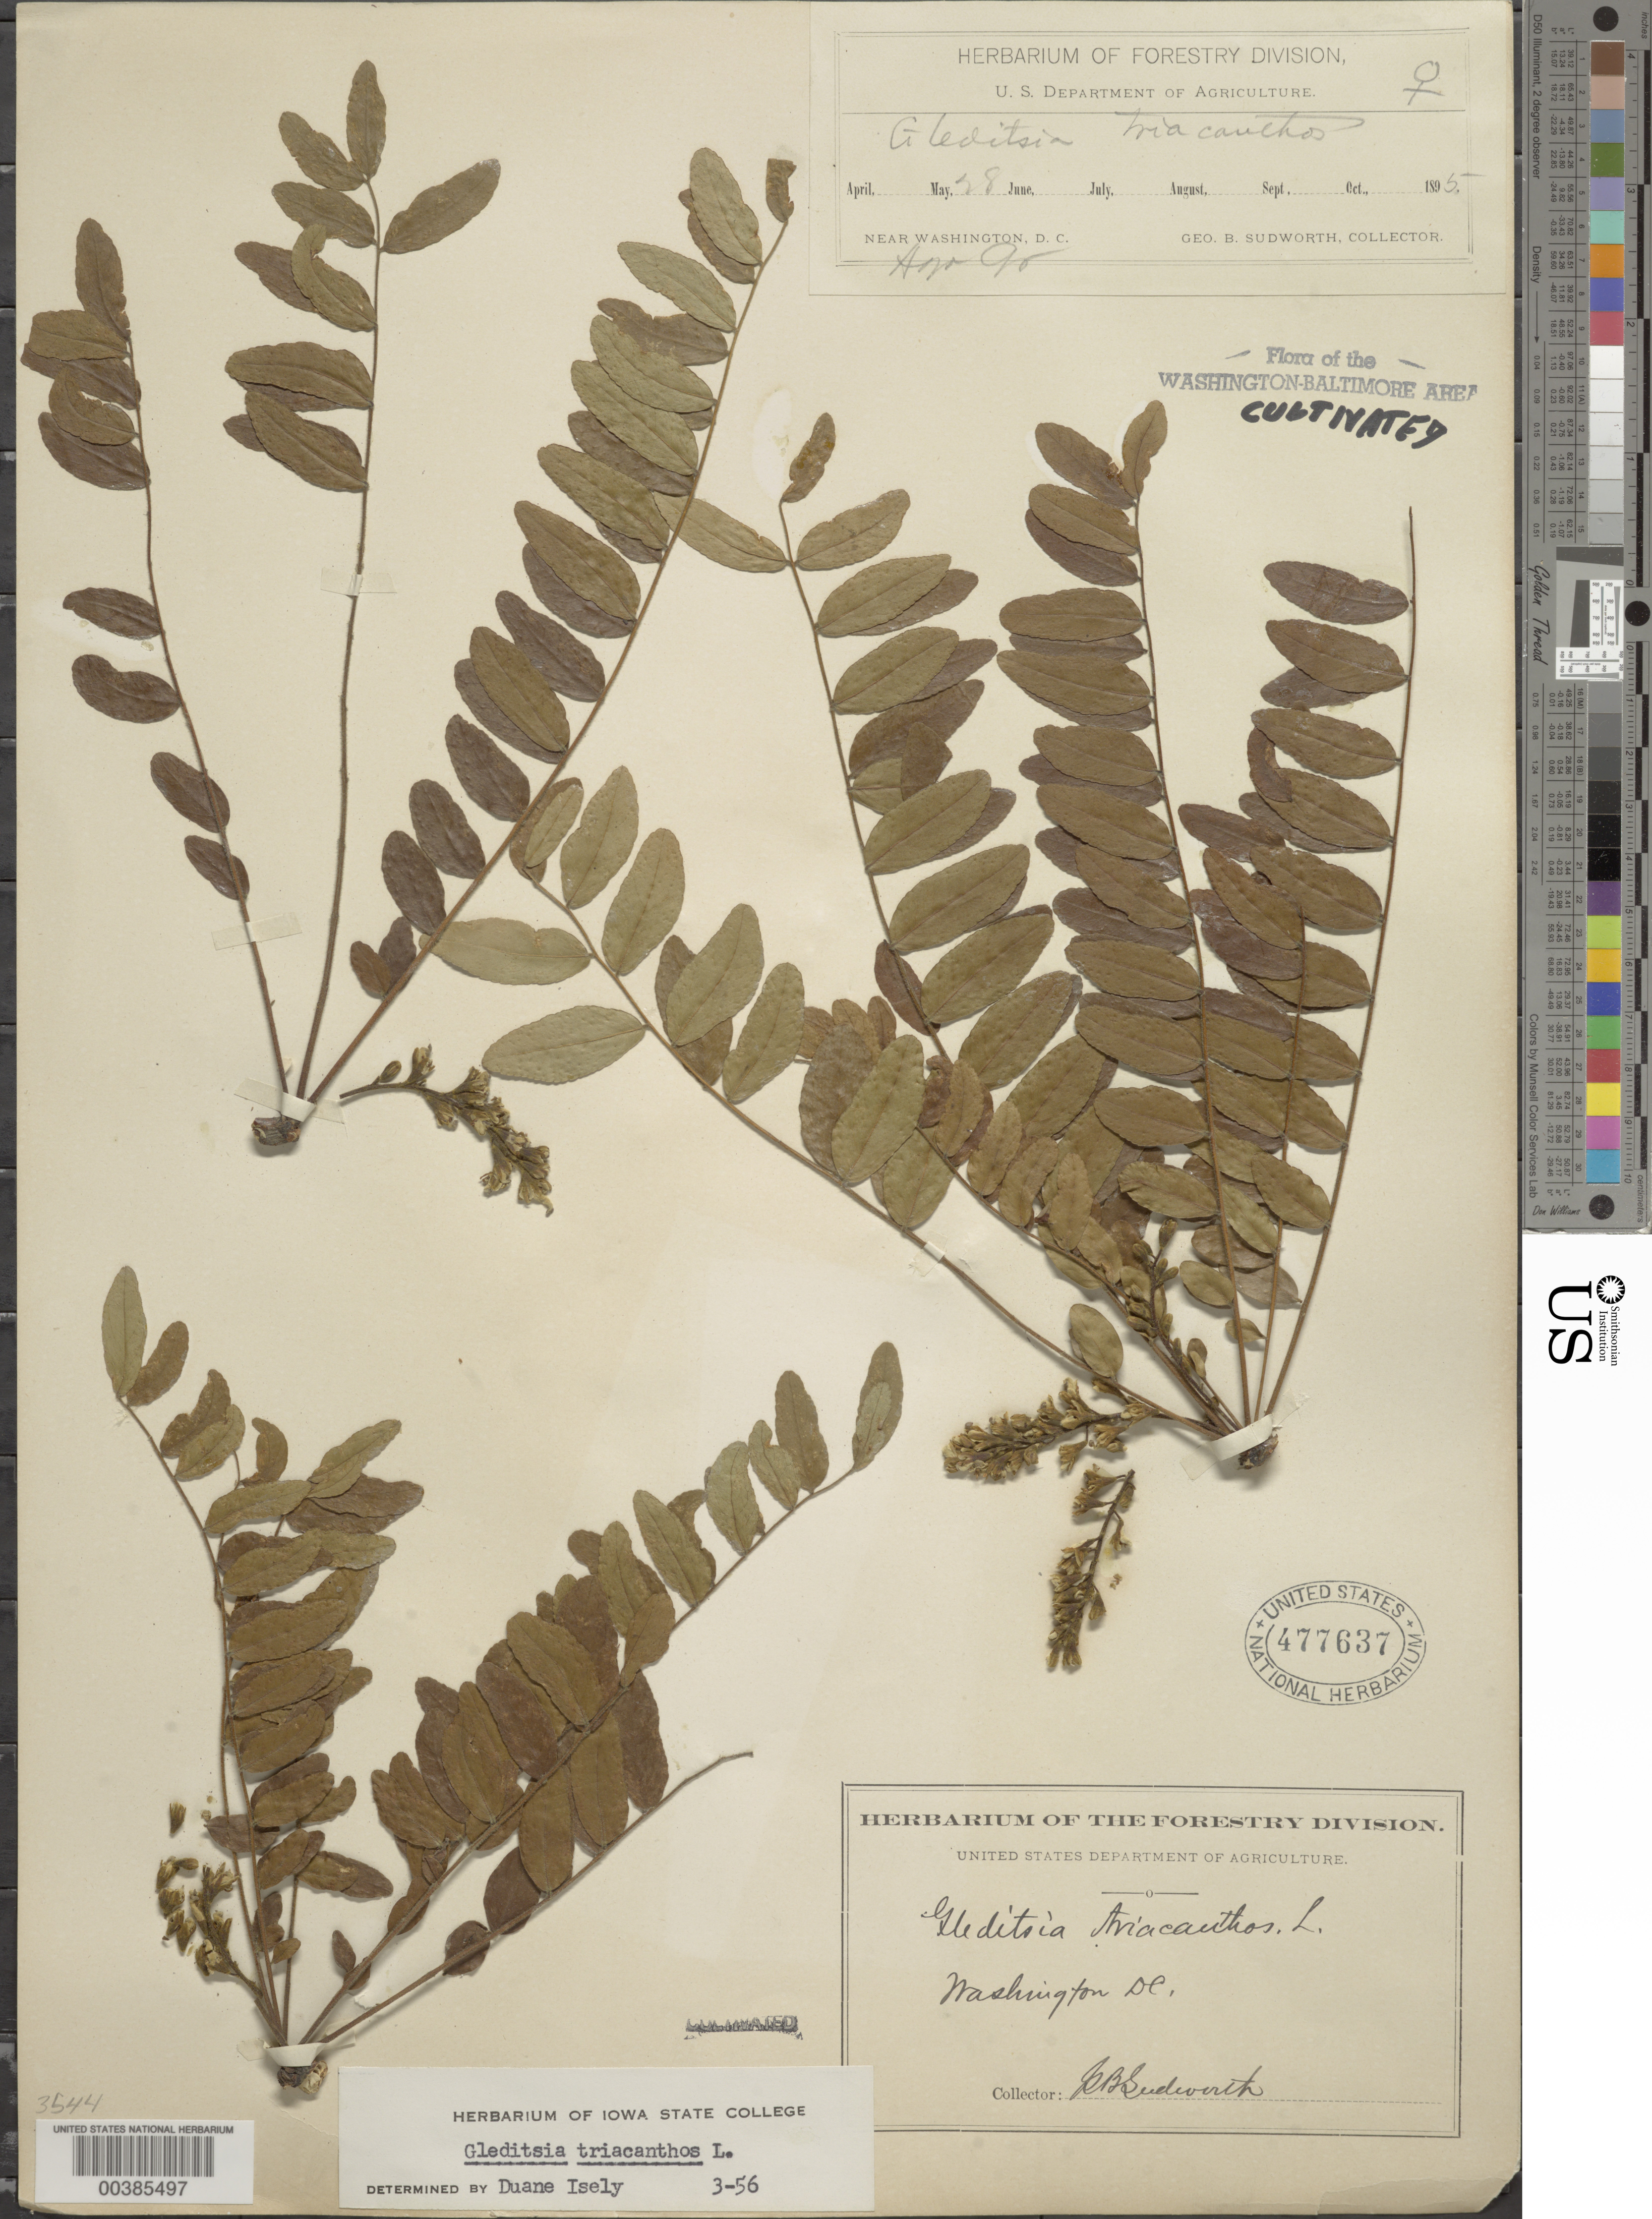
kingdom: Plantae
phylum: Tracheophyta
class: Magnoliopsida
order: Fabales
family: Fabaceae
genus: Gleditsia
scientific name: Gleditsia triacanthos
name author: L.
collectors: G. B. Sudworth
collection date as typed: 28 May 1895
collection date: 1895-05-28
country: United States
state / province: District of Columbia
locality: Washington DC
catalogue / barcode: US 477637